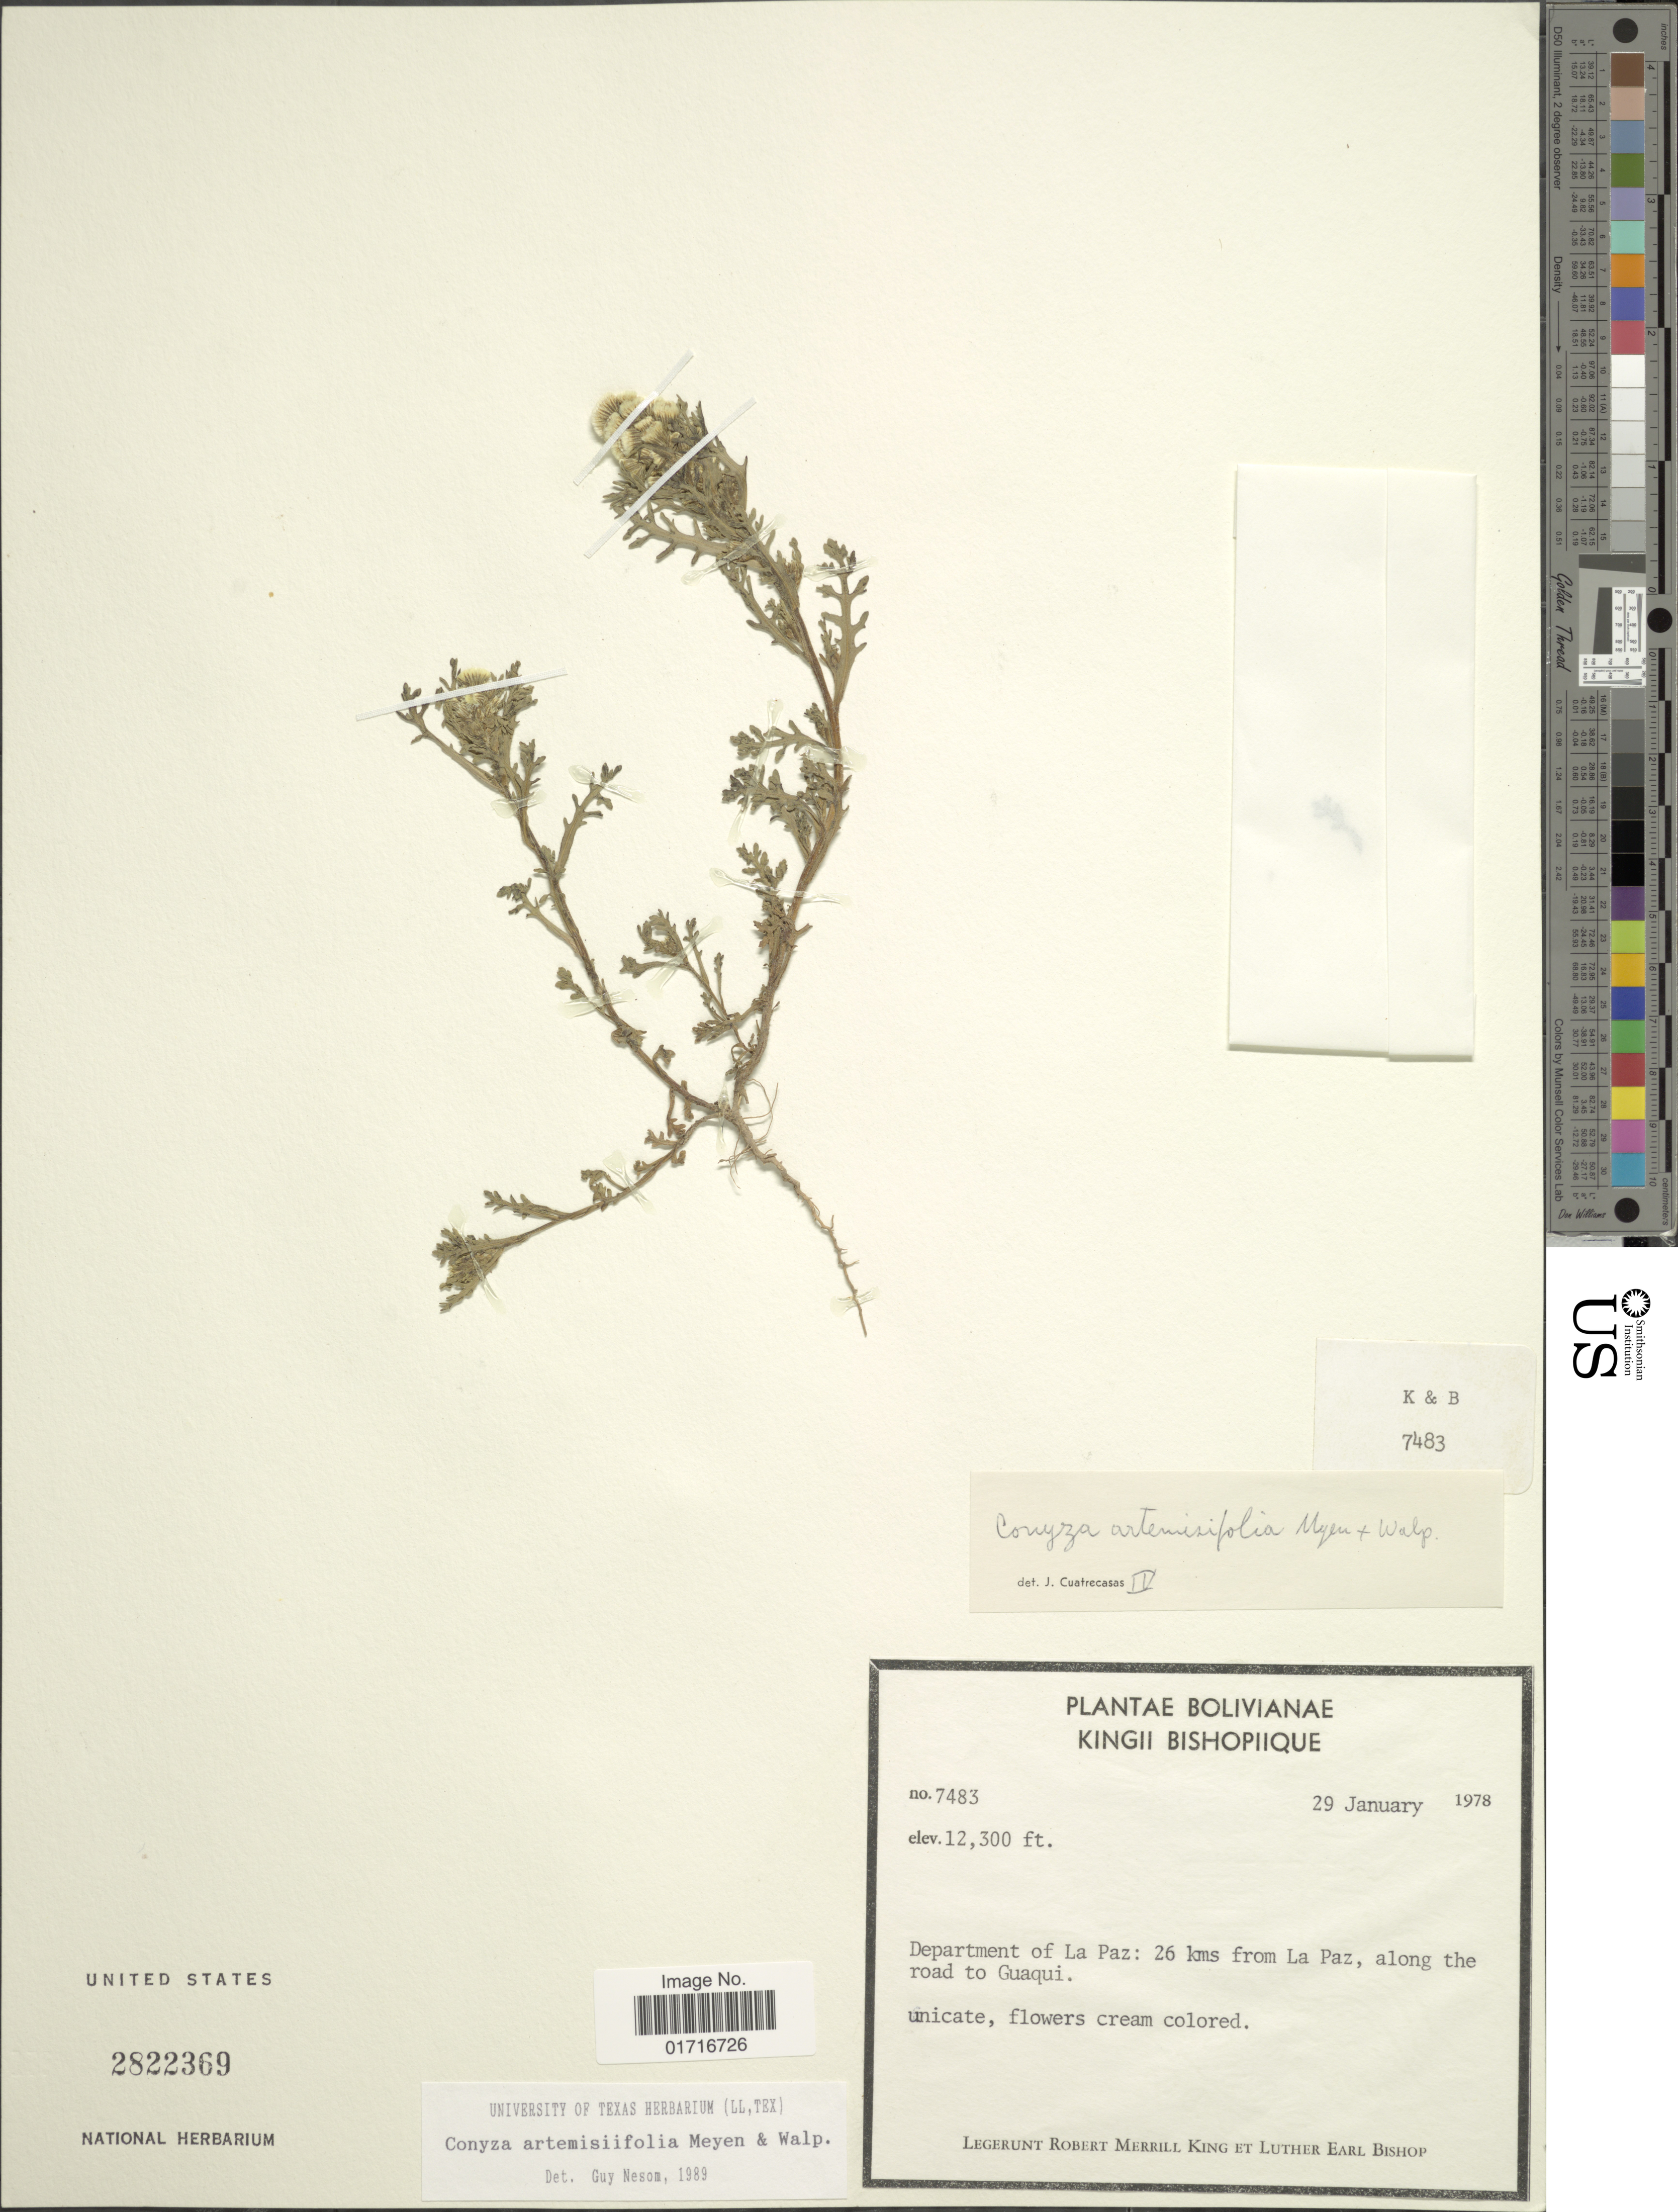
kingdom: Plantae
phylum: Tracheophyta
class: Magnoliopsida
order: Asterales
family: Asteraceae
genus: Conyza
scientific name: Conyza artemisifolia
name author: Meyen & Walp.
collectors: R. M. King & L. E. Bishop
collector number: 7483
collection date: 1978-01-29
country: Bolivia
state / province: La Paz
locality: Department of La Paz: 26 kms from La Paz, along the road Guaqui.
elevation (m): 3749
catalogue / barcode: US 2822369